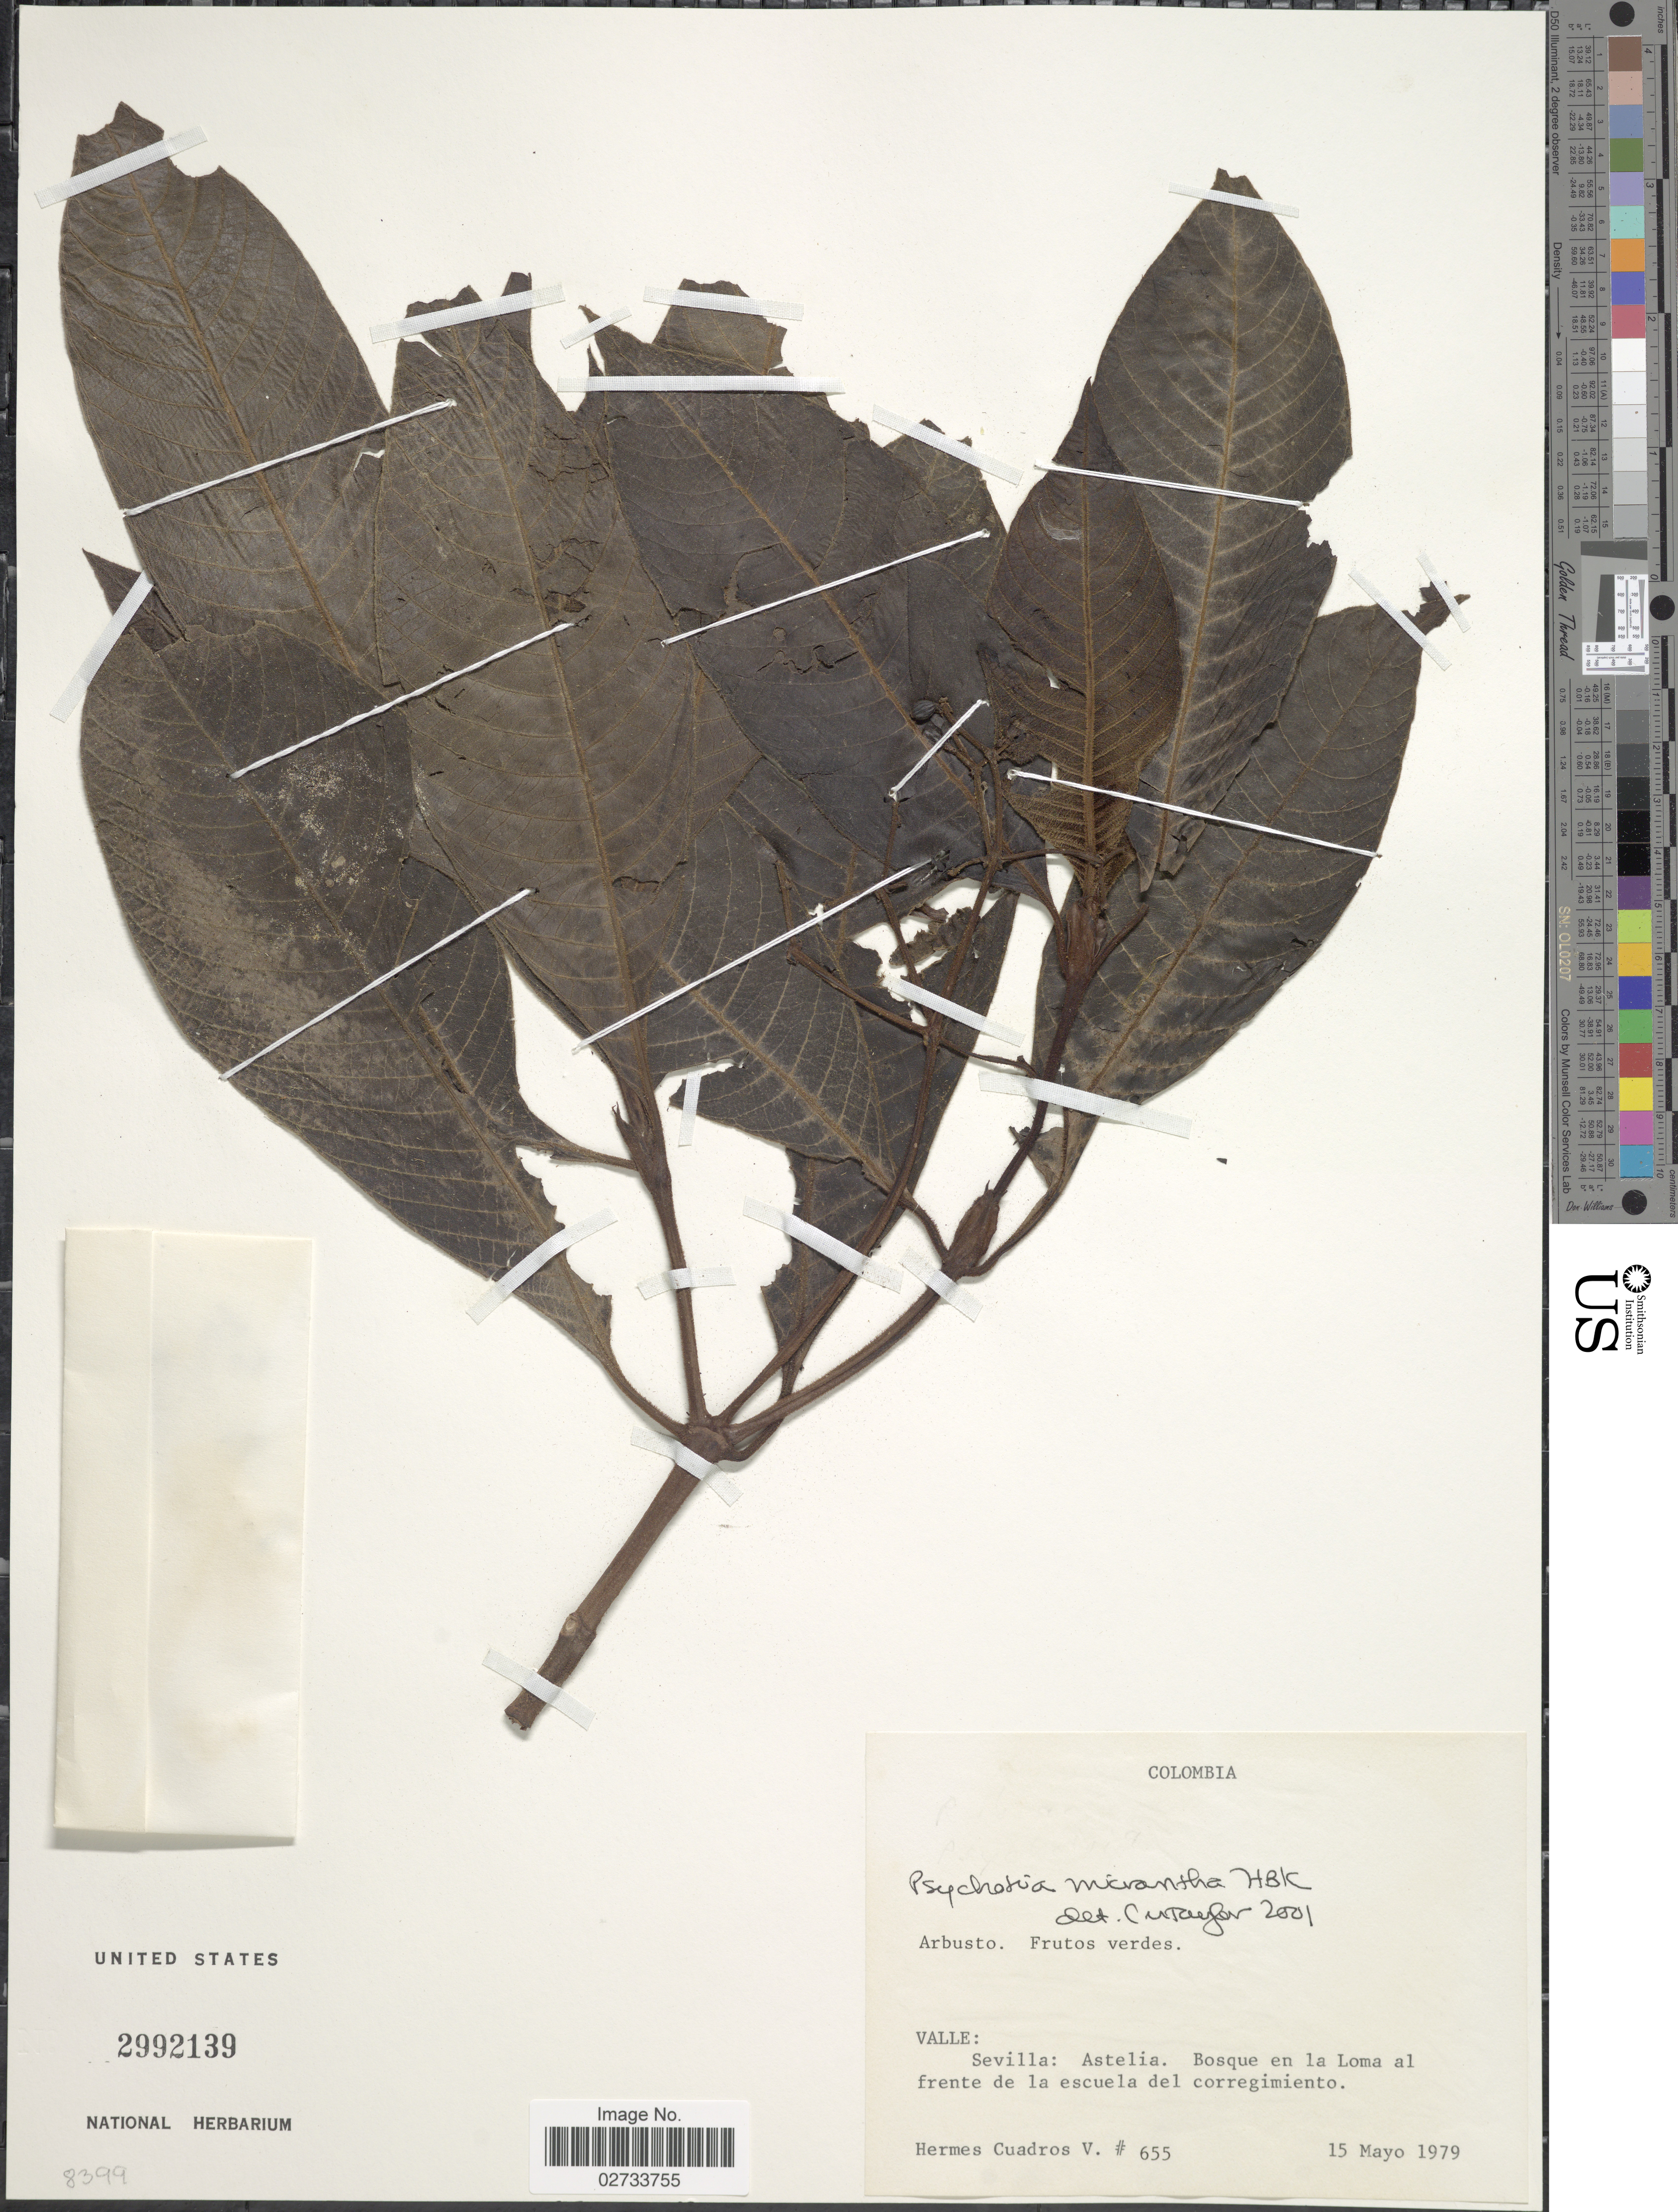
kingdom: Plantae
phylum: Tracheophyta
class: Magnoliopsida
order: Gentianales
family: Rubiaceae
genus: Psychotria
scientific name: Psychotria micrantha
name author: Kunth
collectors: H. Cuadros V.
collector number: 655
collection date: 1979-05-15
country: Colombia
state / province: Valle del Cauca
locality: Valle: Sevilla: Astelia. Bosque en la Loma al frente de la escuela del corregimiento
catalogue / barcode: US 2992139